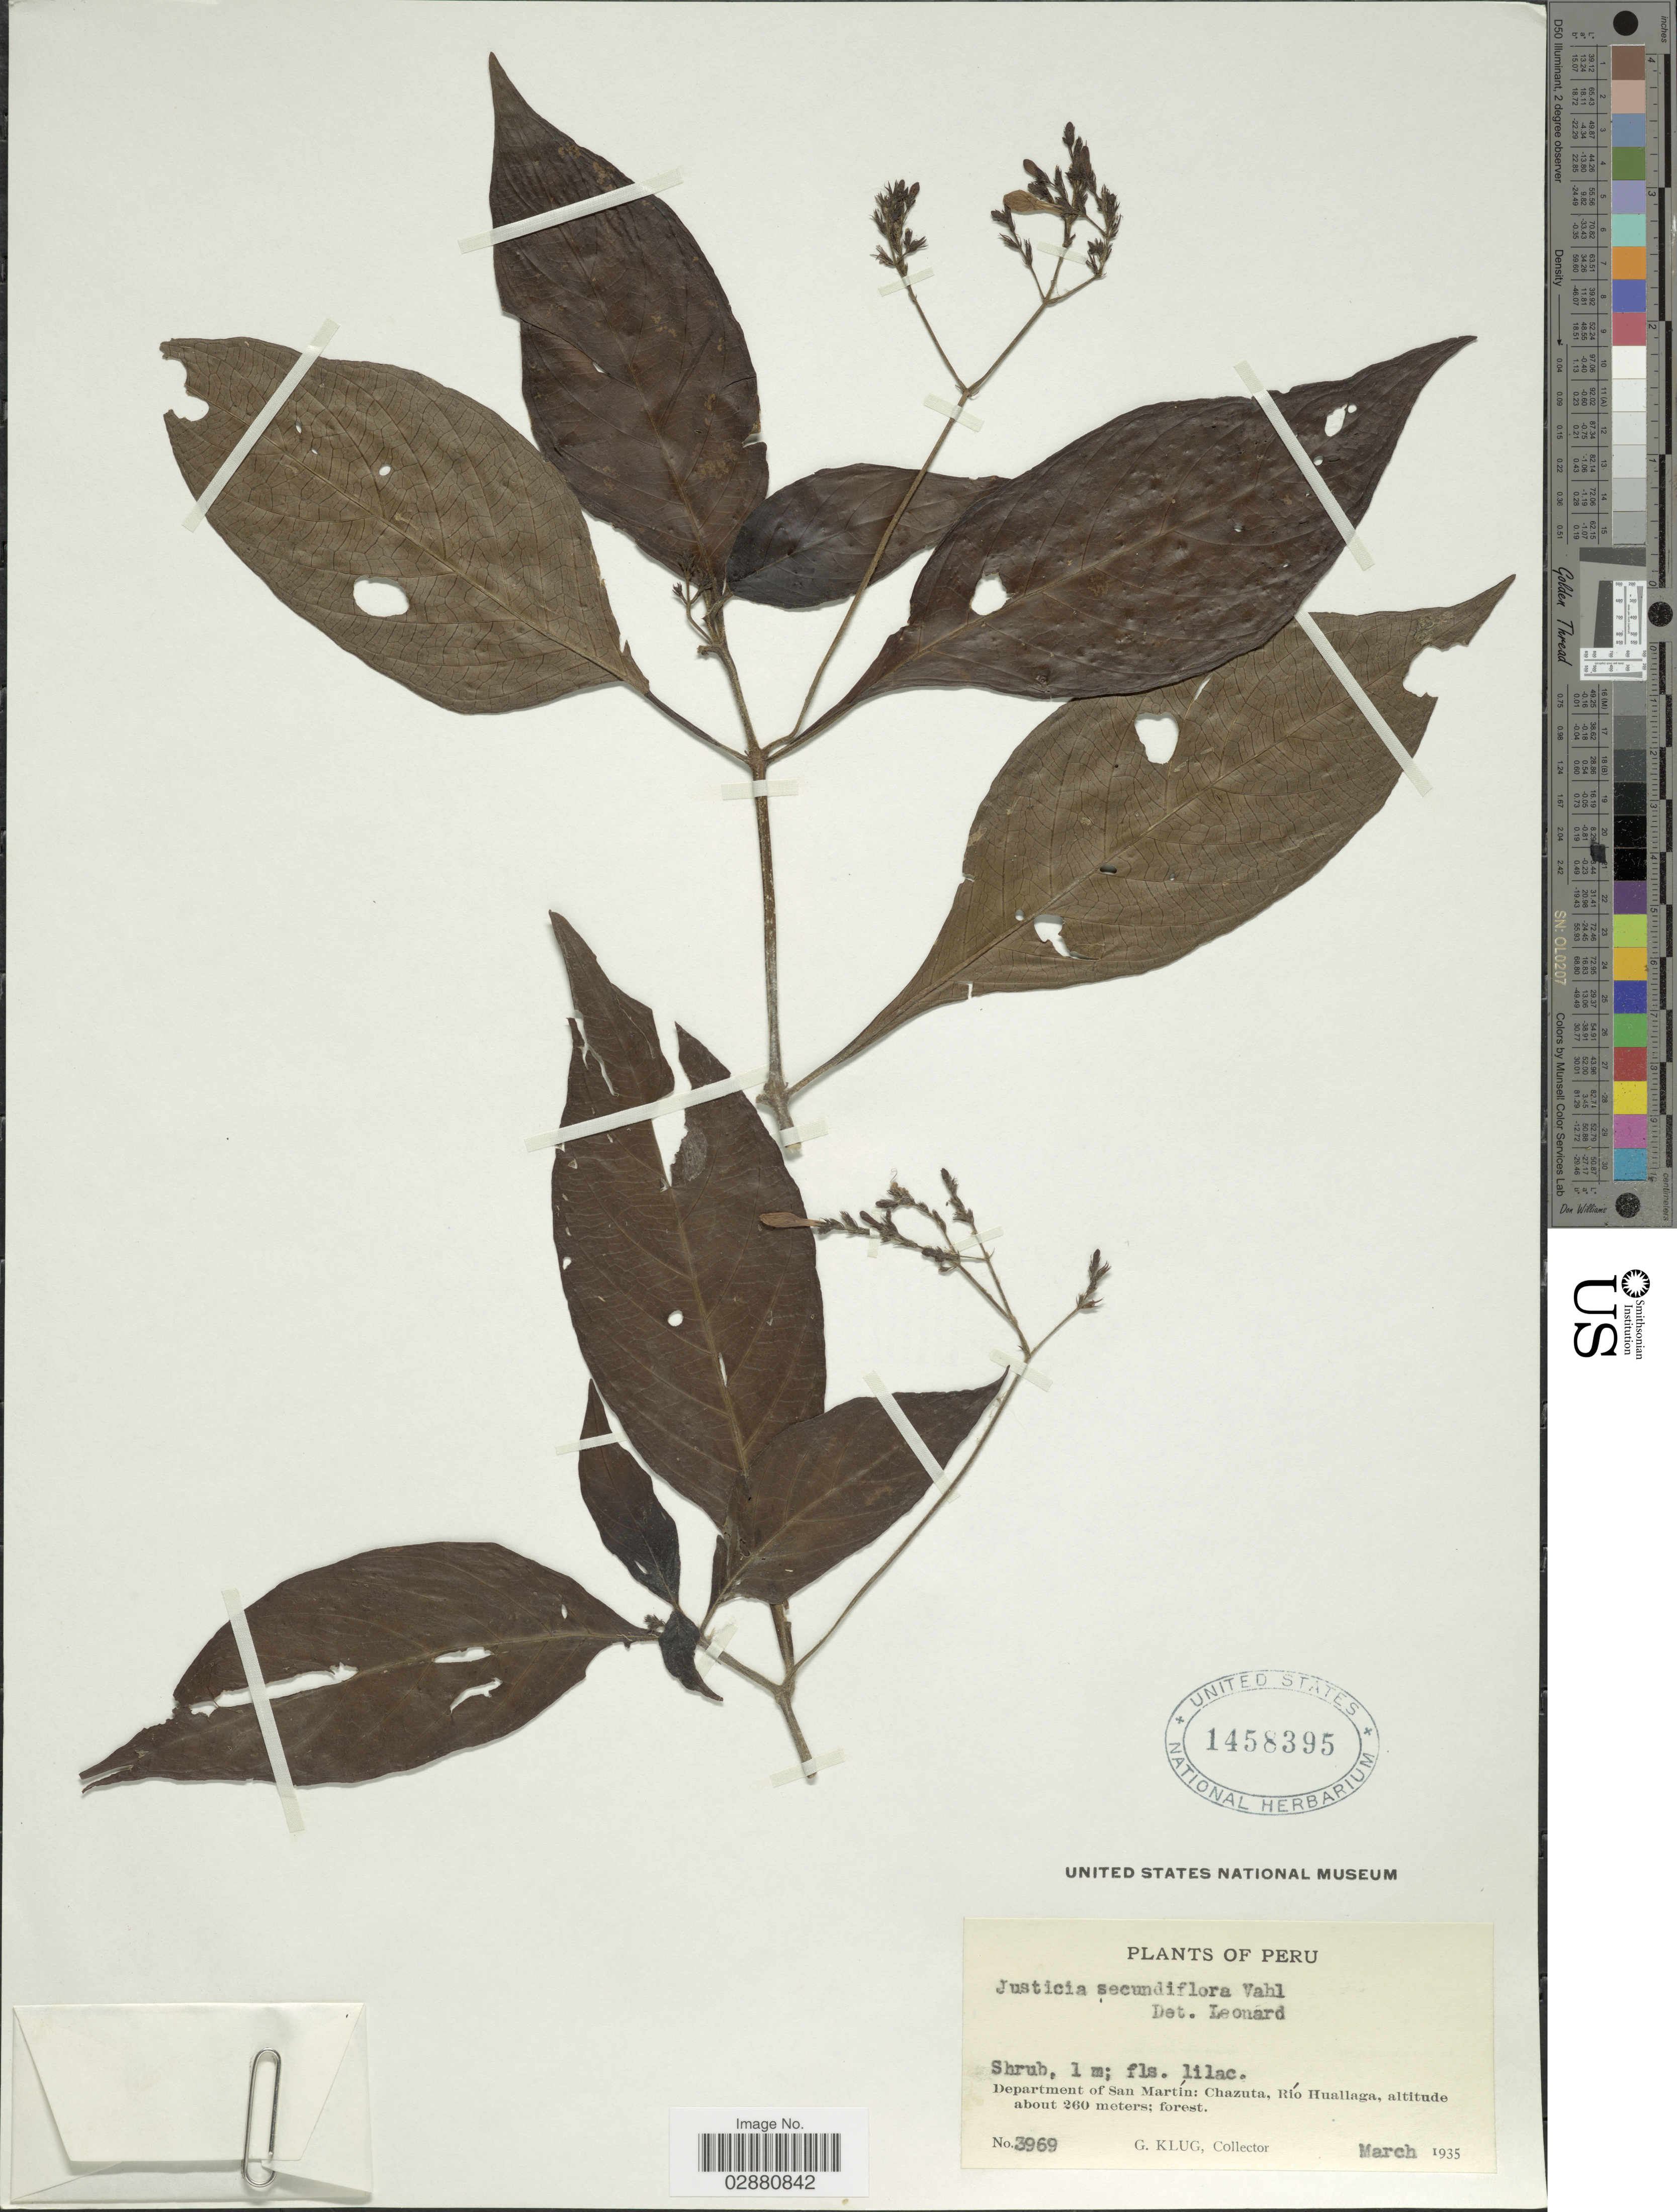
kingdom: Plantae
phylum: Tracheophyta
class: Magnoliopsida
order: Lamiales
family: Acanthaceae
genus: Justicia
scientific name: Justicia secundiflora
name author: (Ruiz & Pav.) Vahl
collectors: G. Klug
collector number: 3969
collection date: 1935-03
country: Peru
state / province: San Martín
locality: Department of San Martín: Chazuta, Río Huallaga.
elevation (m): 260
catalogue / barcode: US 1458395